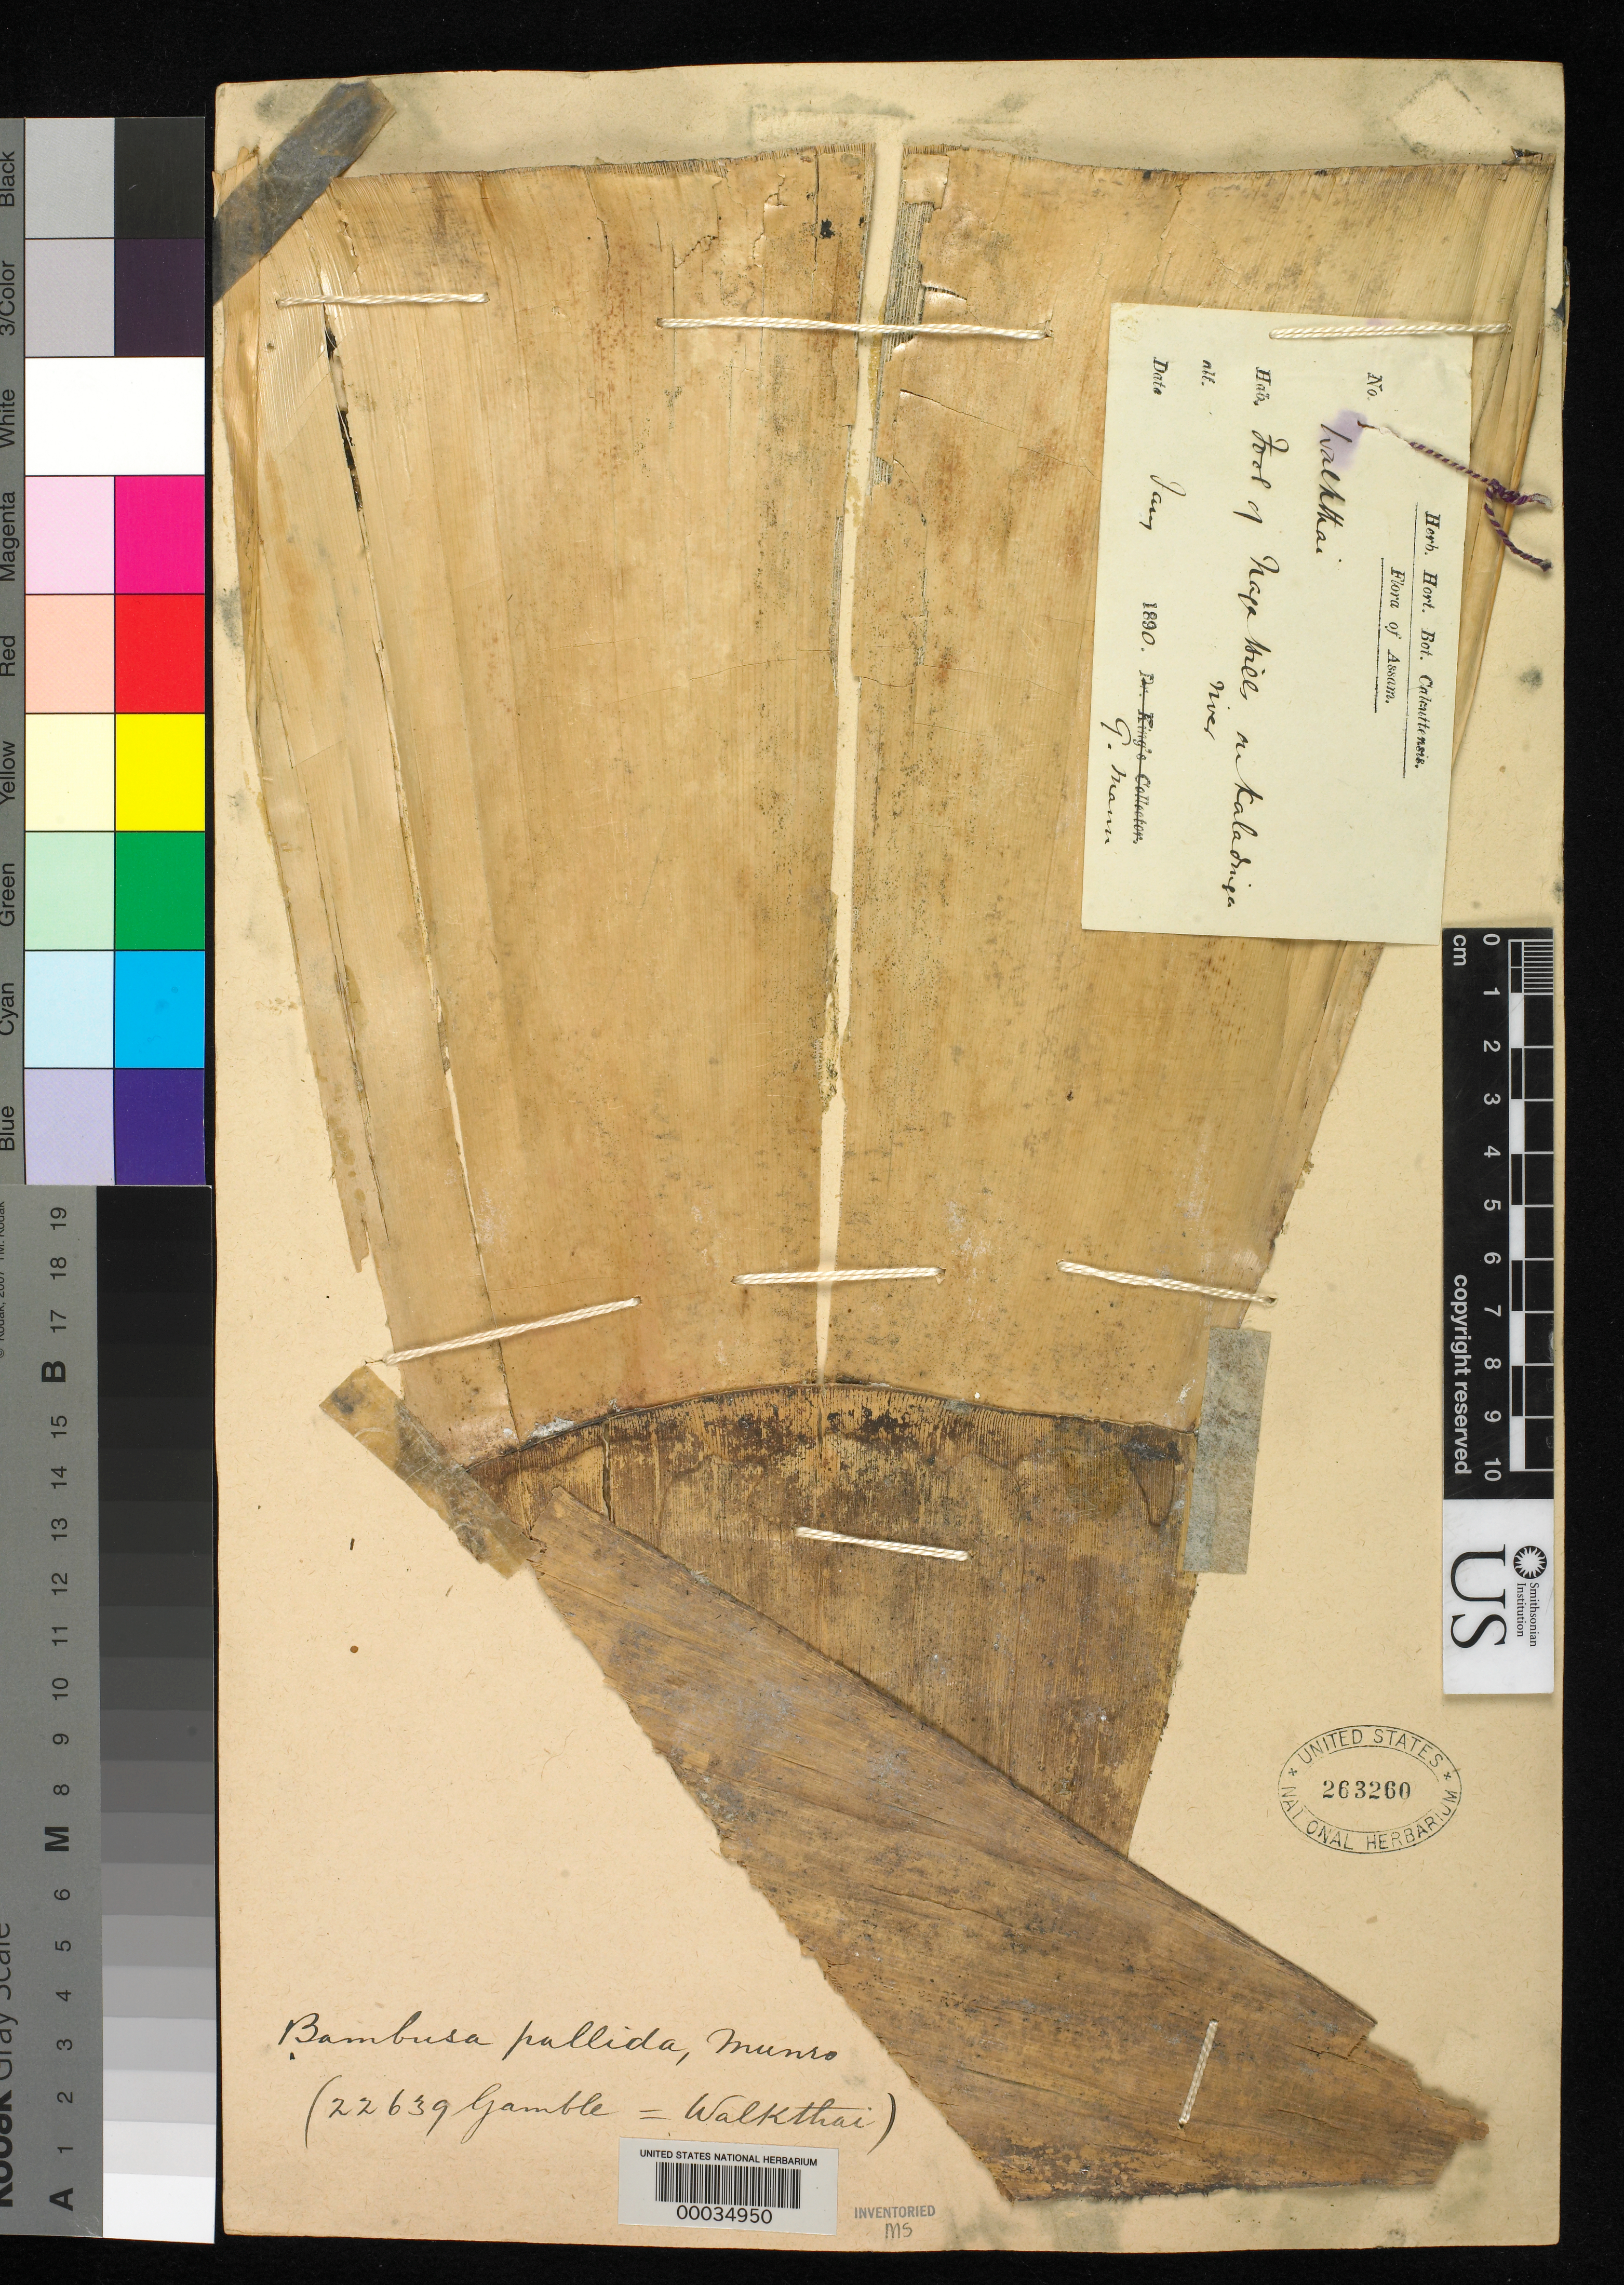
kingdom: Plantae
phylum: Tracheophyta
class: Liliopsida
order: Poales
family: Poaceae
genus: Bambusa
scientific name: Bambusa pallida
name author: Munro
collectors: G. Mann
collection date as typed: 1890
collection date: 1890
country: India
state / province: Assam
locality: Flora of assam, nape hills, kaladinga river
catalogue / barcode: US 263260